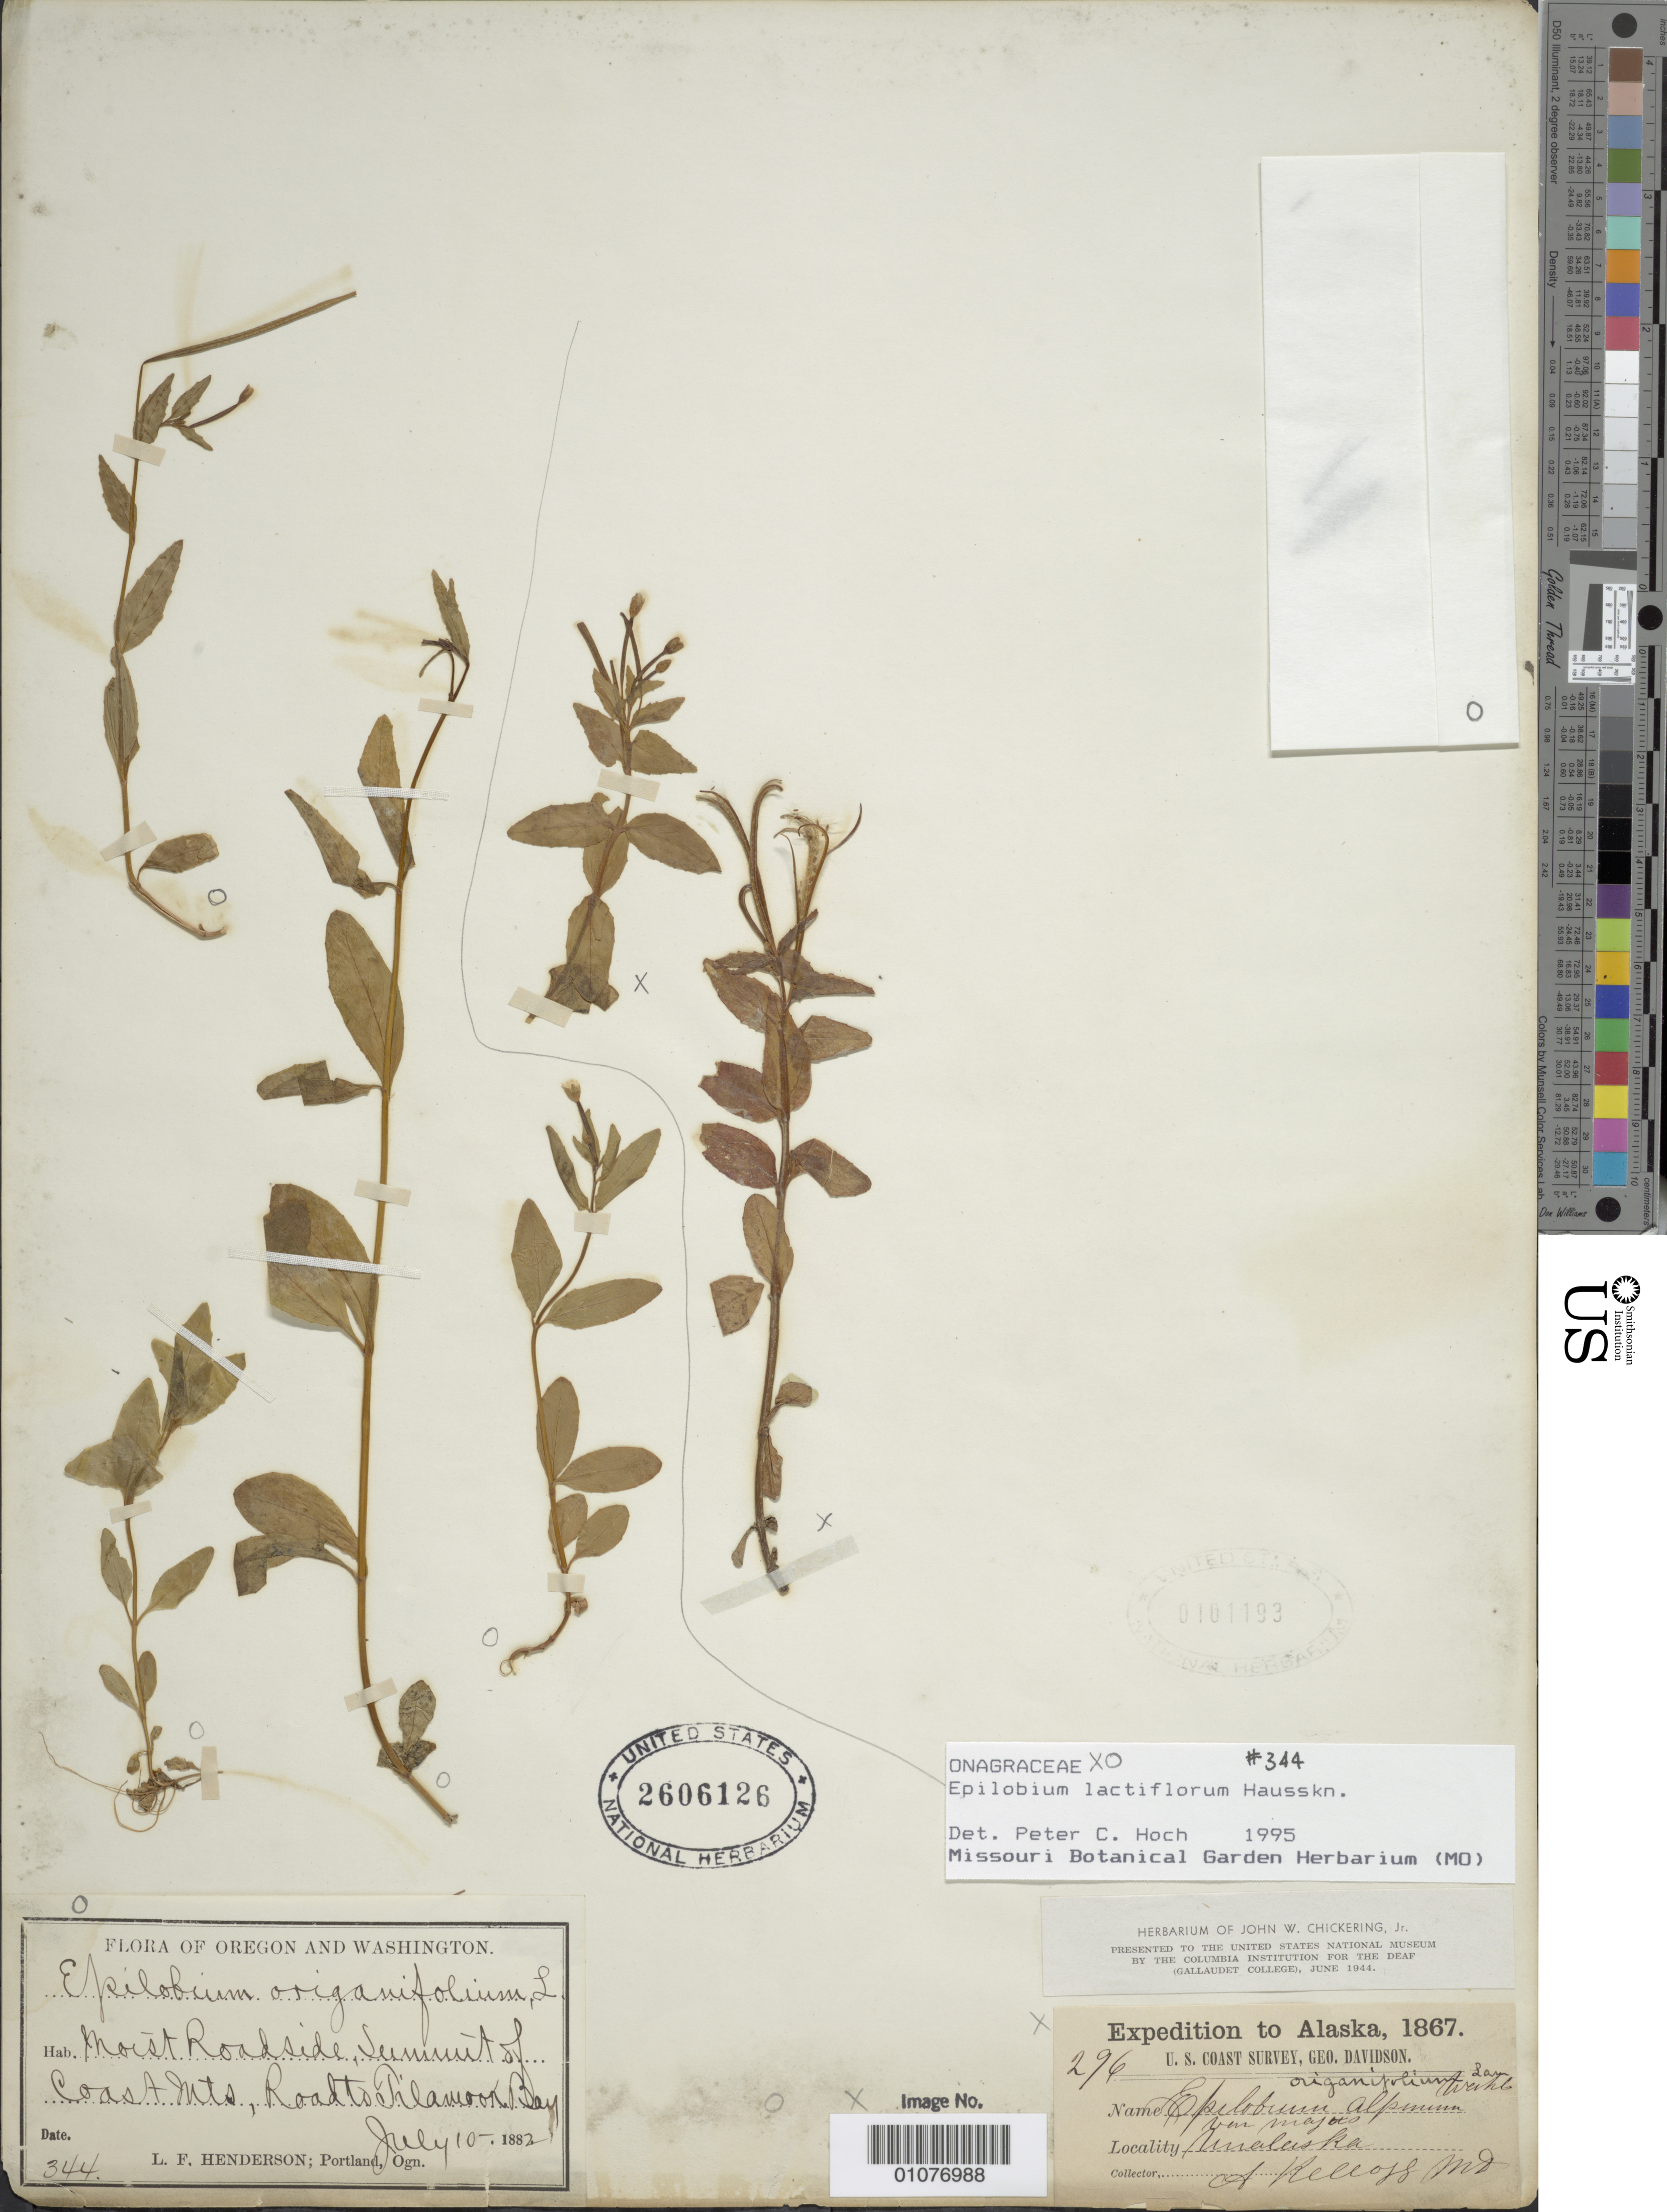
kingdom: Plantae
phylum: Tracheophyta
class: Magnoliopsida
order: Myrtales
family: Onagraceae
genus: Epilobium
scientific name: Epilobium lactiflorum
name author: Hausskn.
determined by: Hoch, P. C.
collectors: A. Kellogg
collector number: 296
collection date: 1867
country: United States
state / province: Alaska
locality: Unalaska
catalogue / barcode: US 101193-2